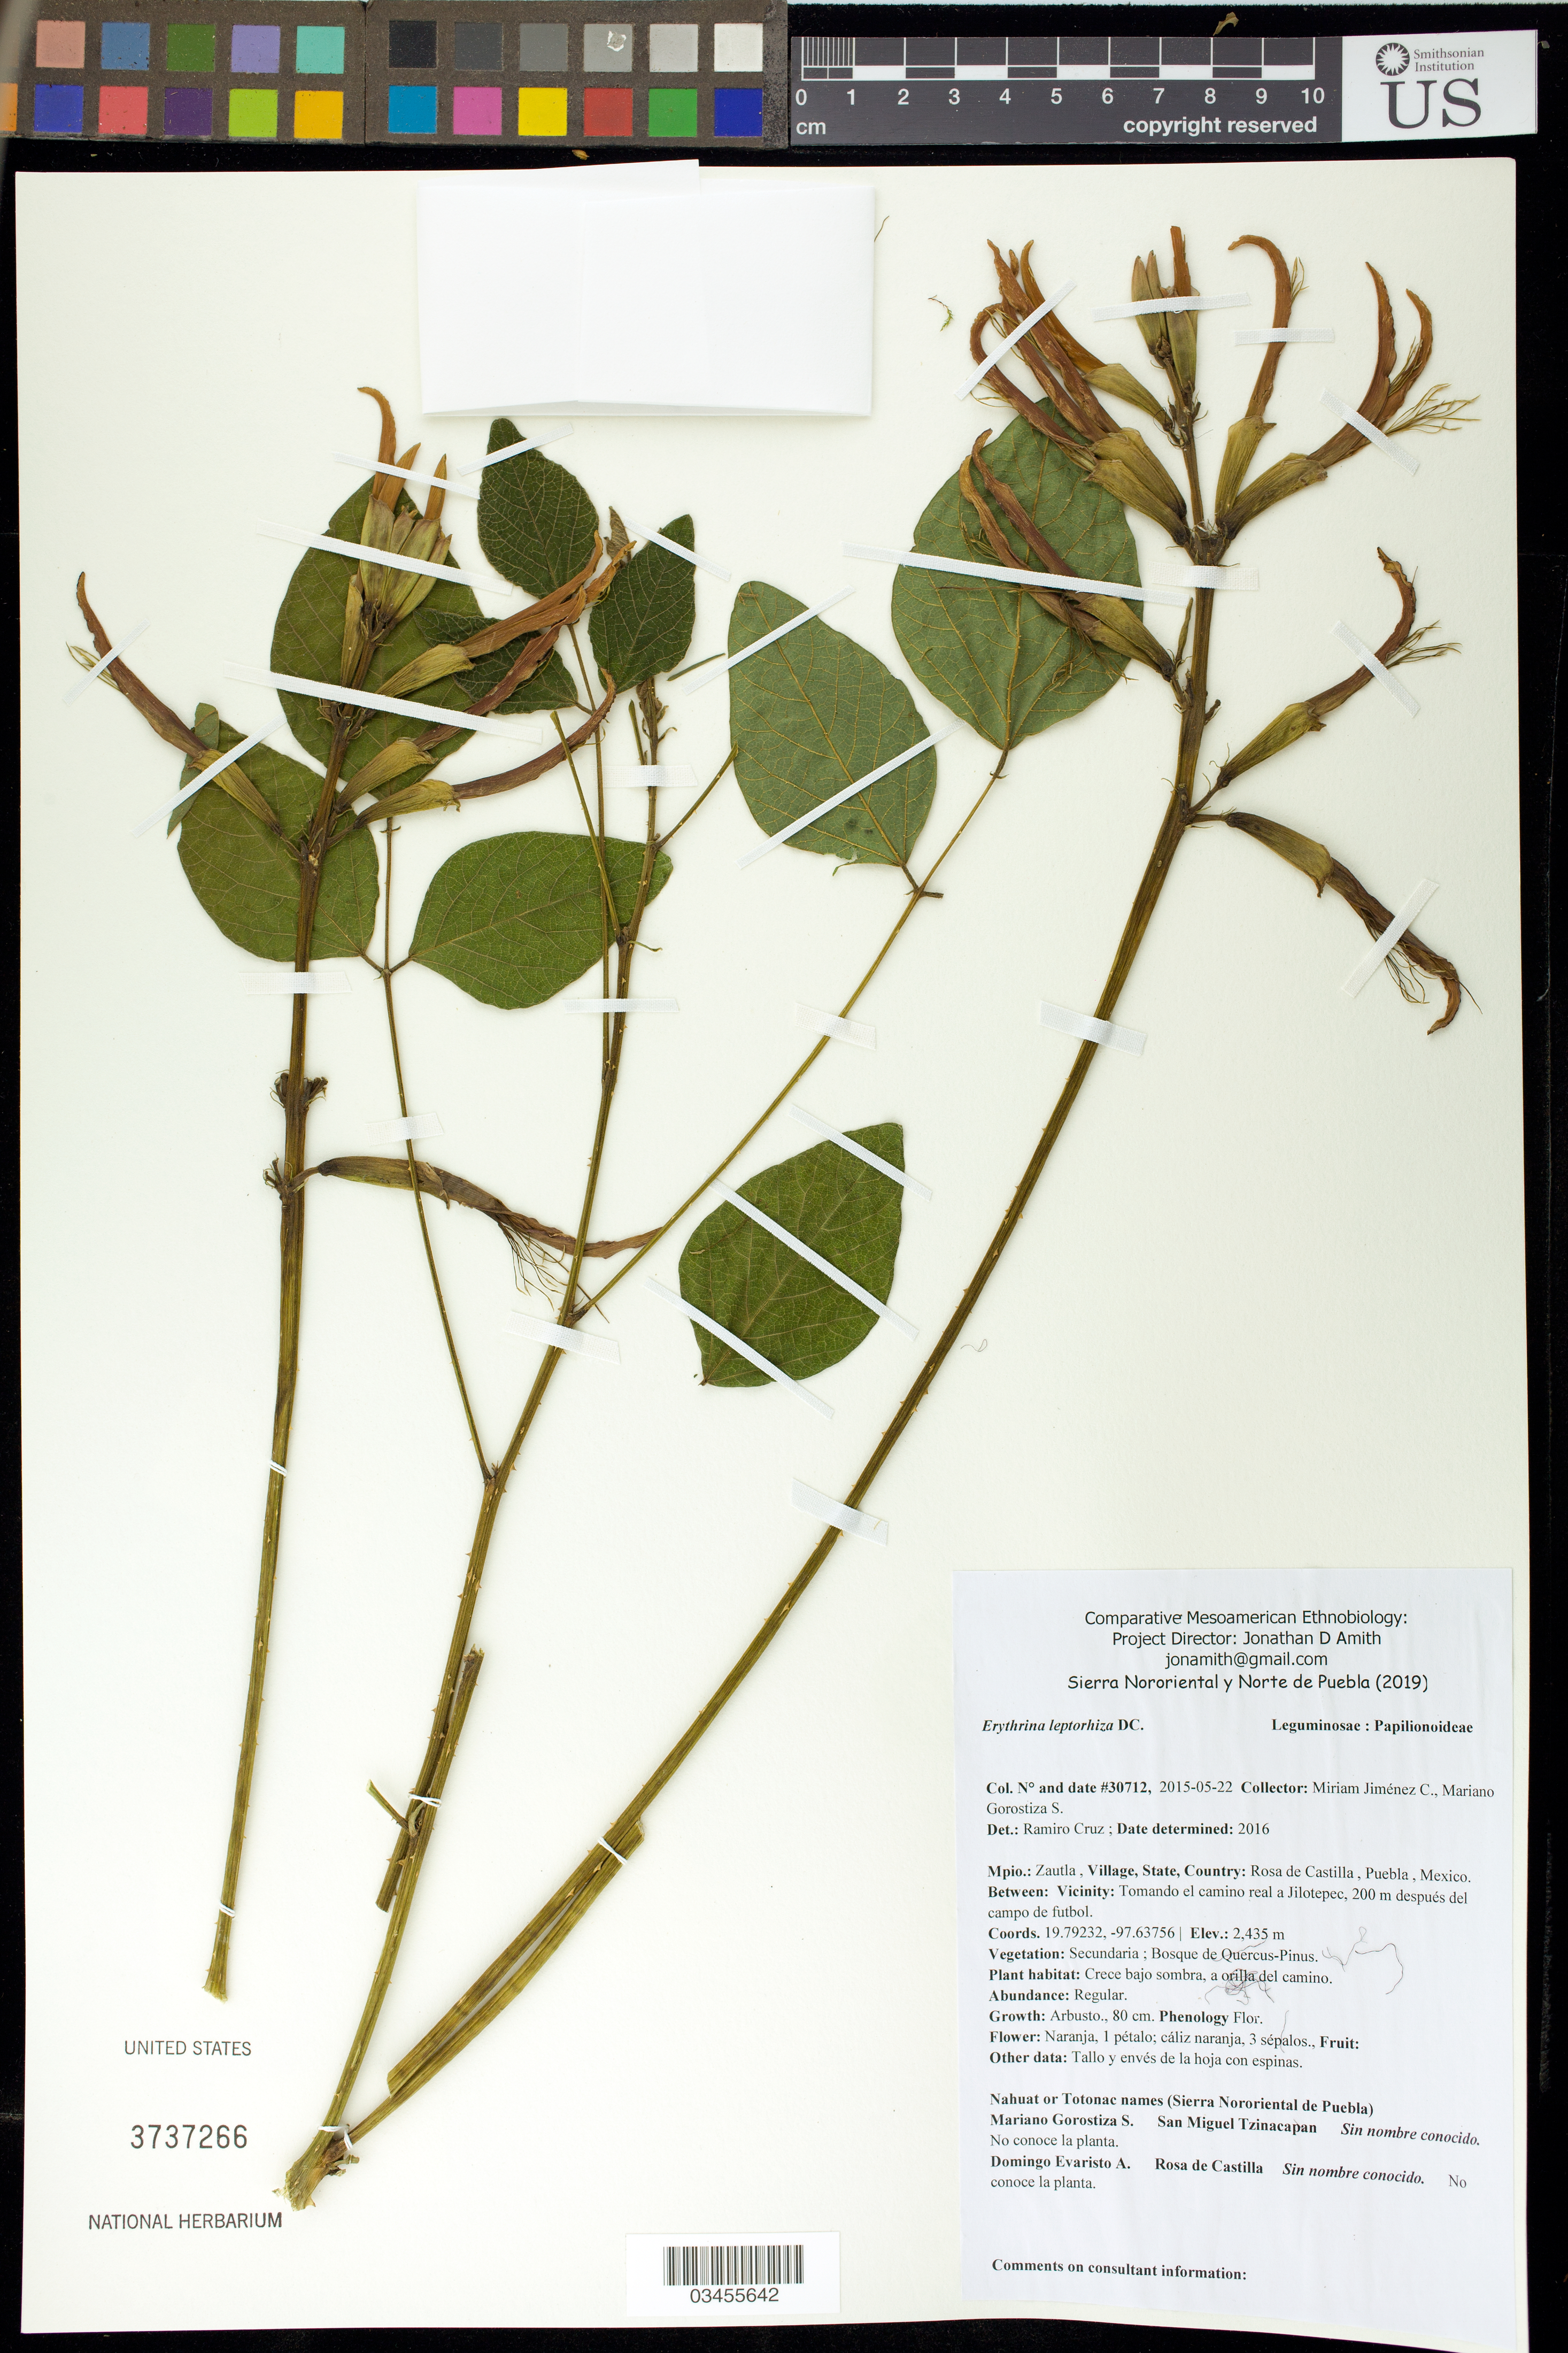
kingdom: Plantae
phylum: Tracheophyta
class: Magnoliopsida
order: Fabales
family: Fabaceae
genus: Erythrina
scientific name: Erythrina leptorhiza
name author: Moc. & Sessé ex DC.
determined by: Cruz, R.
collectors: M. Jiménez Chimil & M. Gorostiza S.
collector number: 30712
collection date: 2015-05-22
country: México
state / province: Puebla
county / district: Zautla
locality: PUEBLO: Rosa de Castilla; LOCALIDAD EXACTA: Tomando el camino real a Jilotepec, 200 m después del campo de futbol.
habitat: Bosque de Quercus-Pinus | Crece bajo sombra, a orilla del camino.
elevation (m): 2435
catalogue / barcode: US 3737266